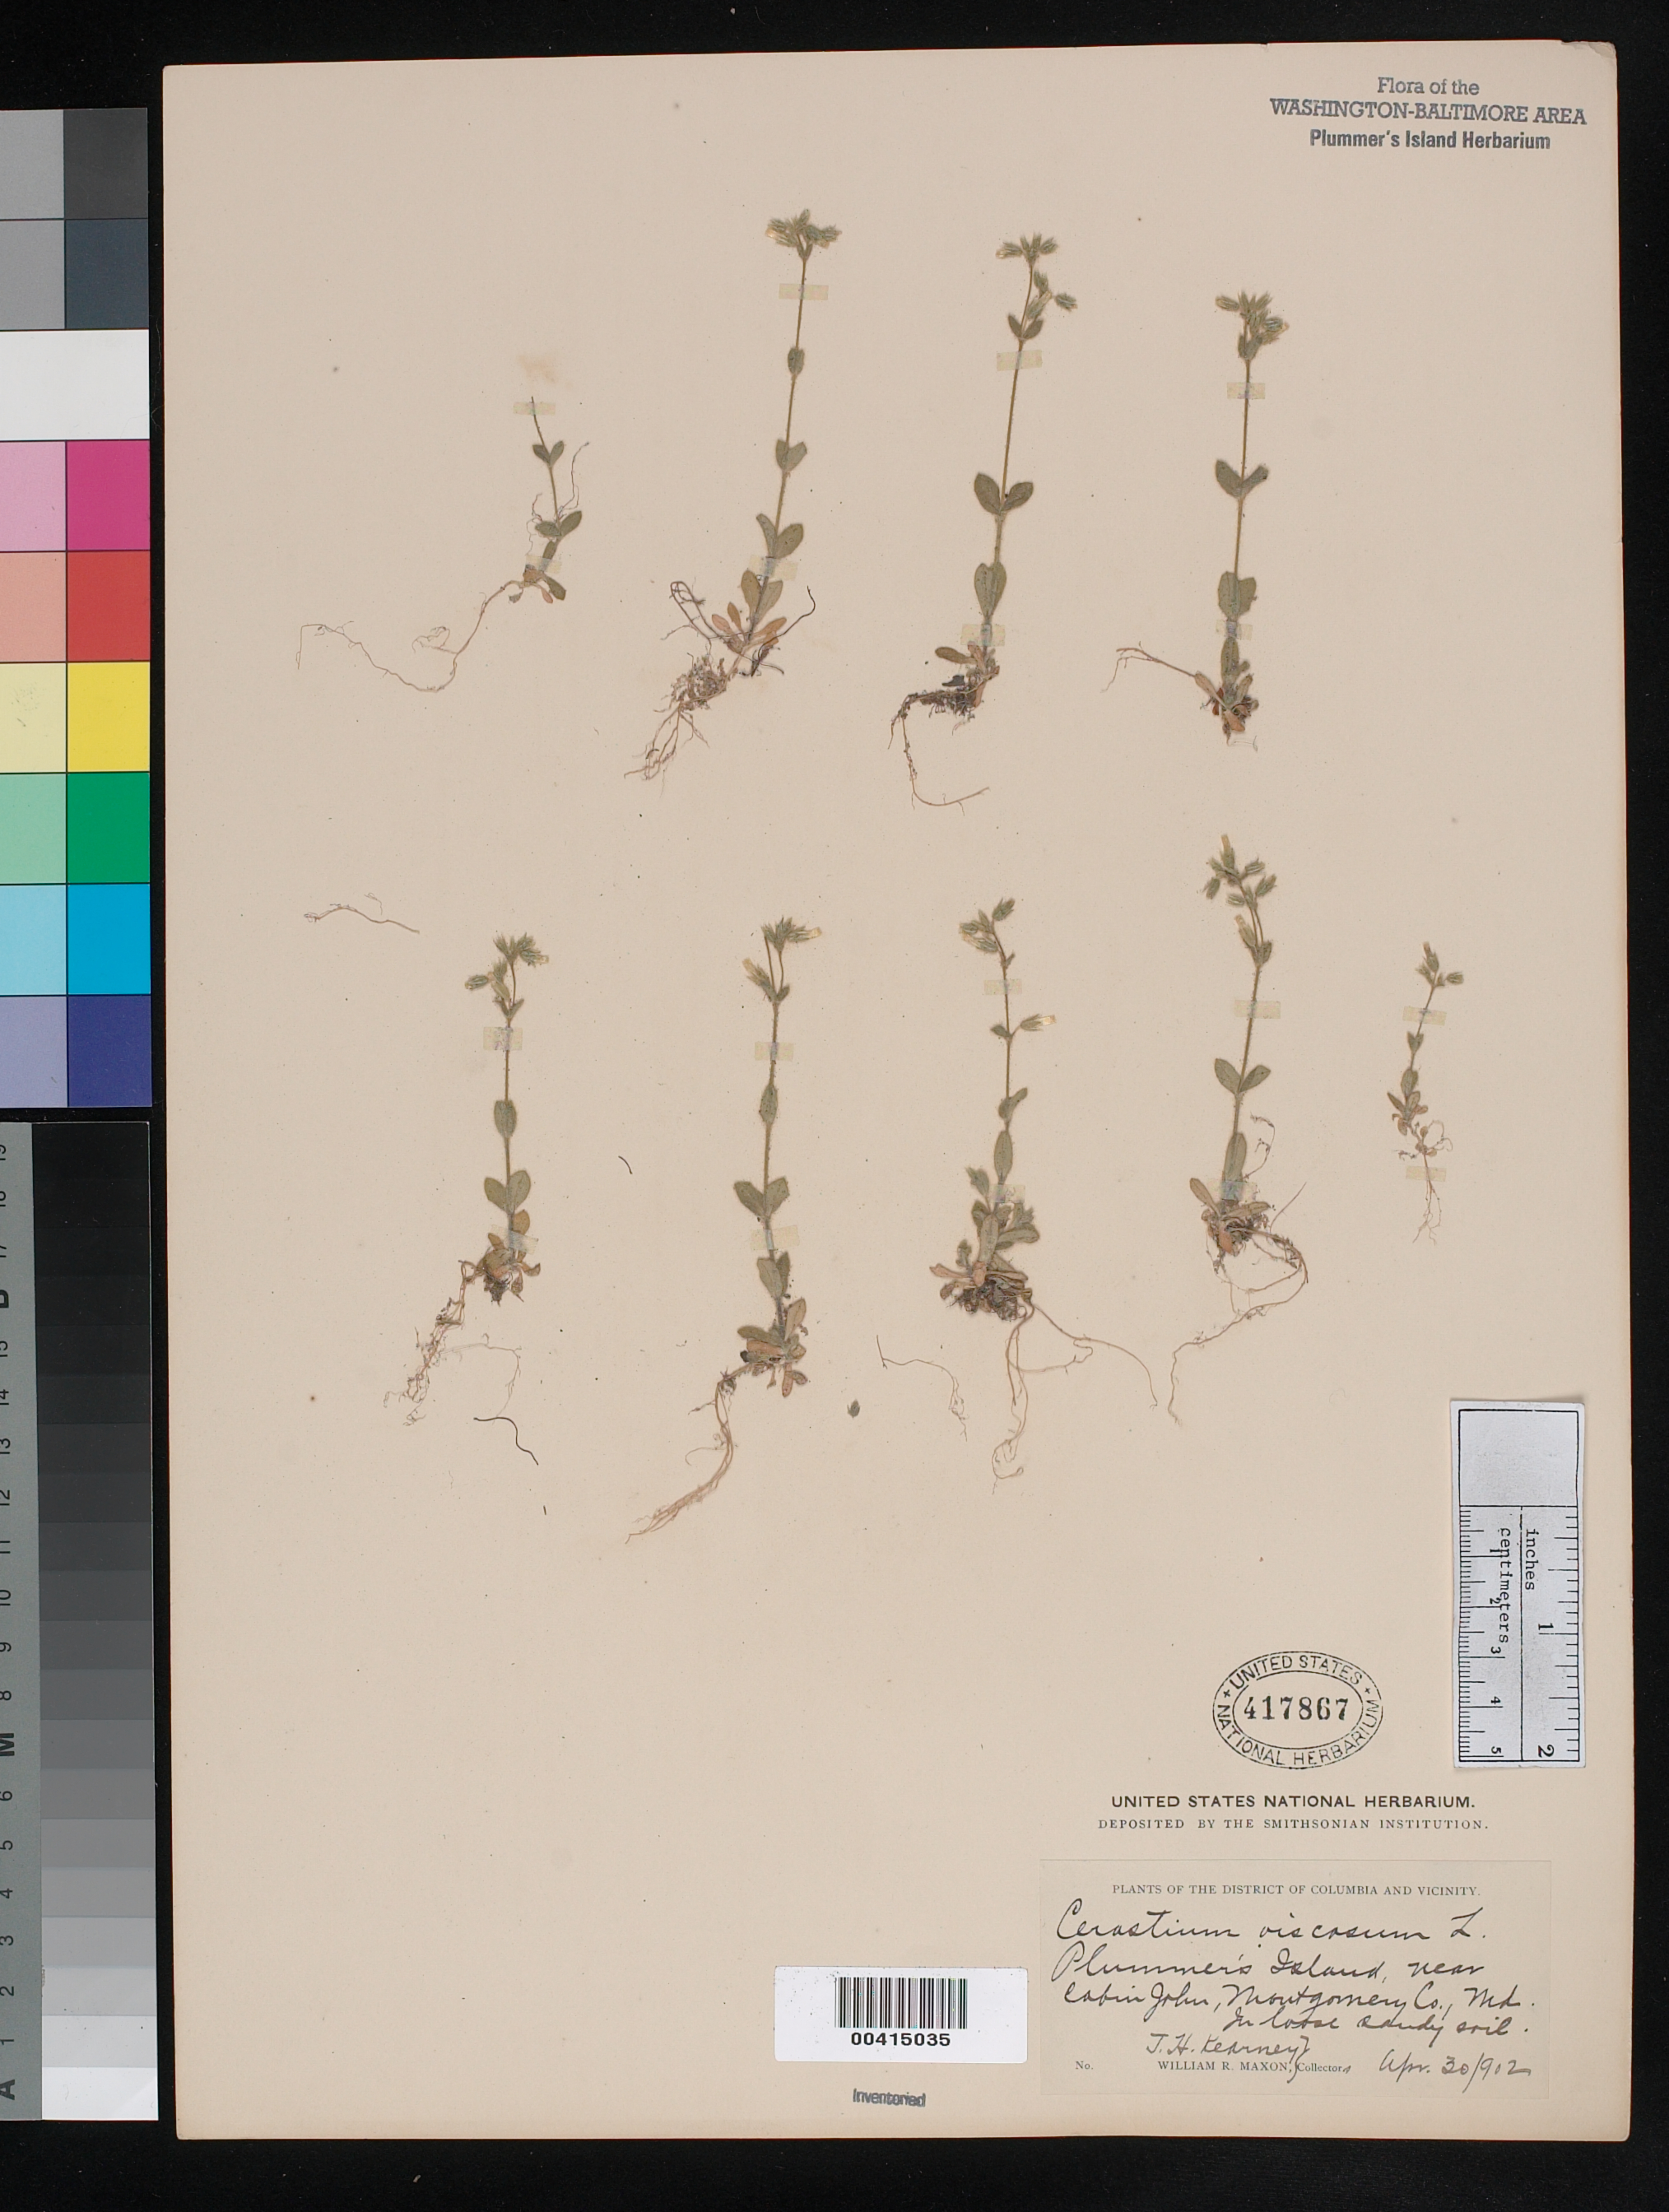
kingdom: Plantae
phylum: Tracheophyta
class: Magnoliopsida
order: Caryophyllales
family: Caryophyllaceae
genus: Cerastium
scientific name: Cerastium glomeratum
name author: Thuill.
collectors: W. R. Maxon & T. H. Kearney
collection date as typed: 30 Apr 1902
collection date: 1902-04-30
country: United States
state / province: Maryland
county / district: Montgomery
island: Plummers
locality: Plummer's Island C. & O. Canal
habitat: In loose sandy soil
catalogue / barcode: US 417867